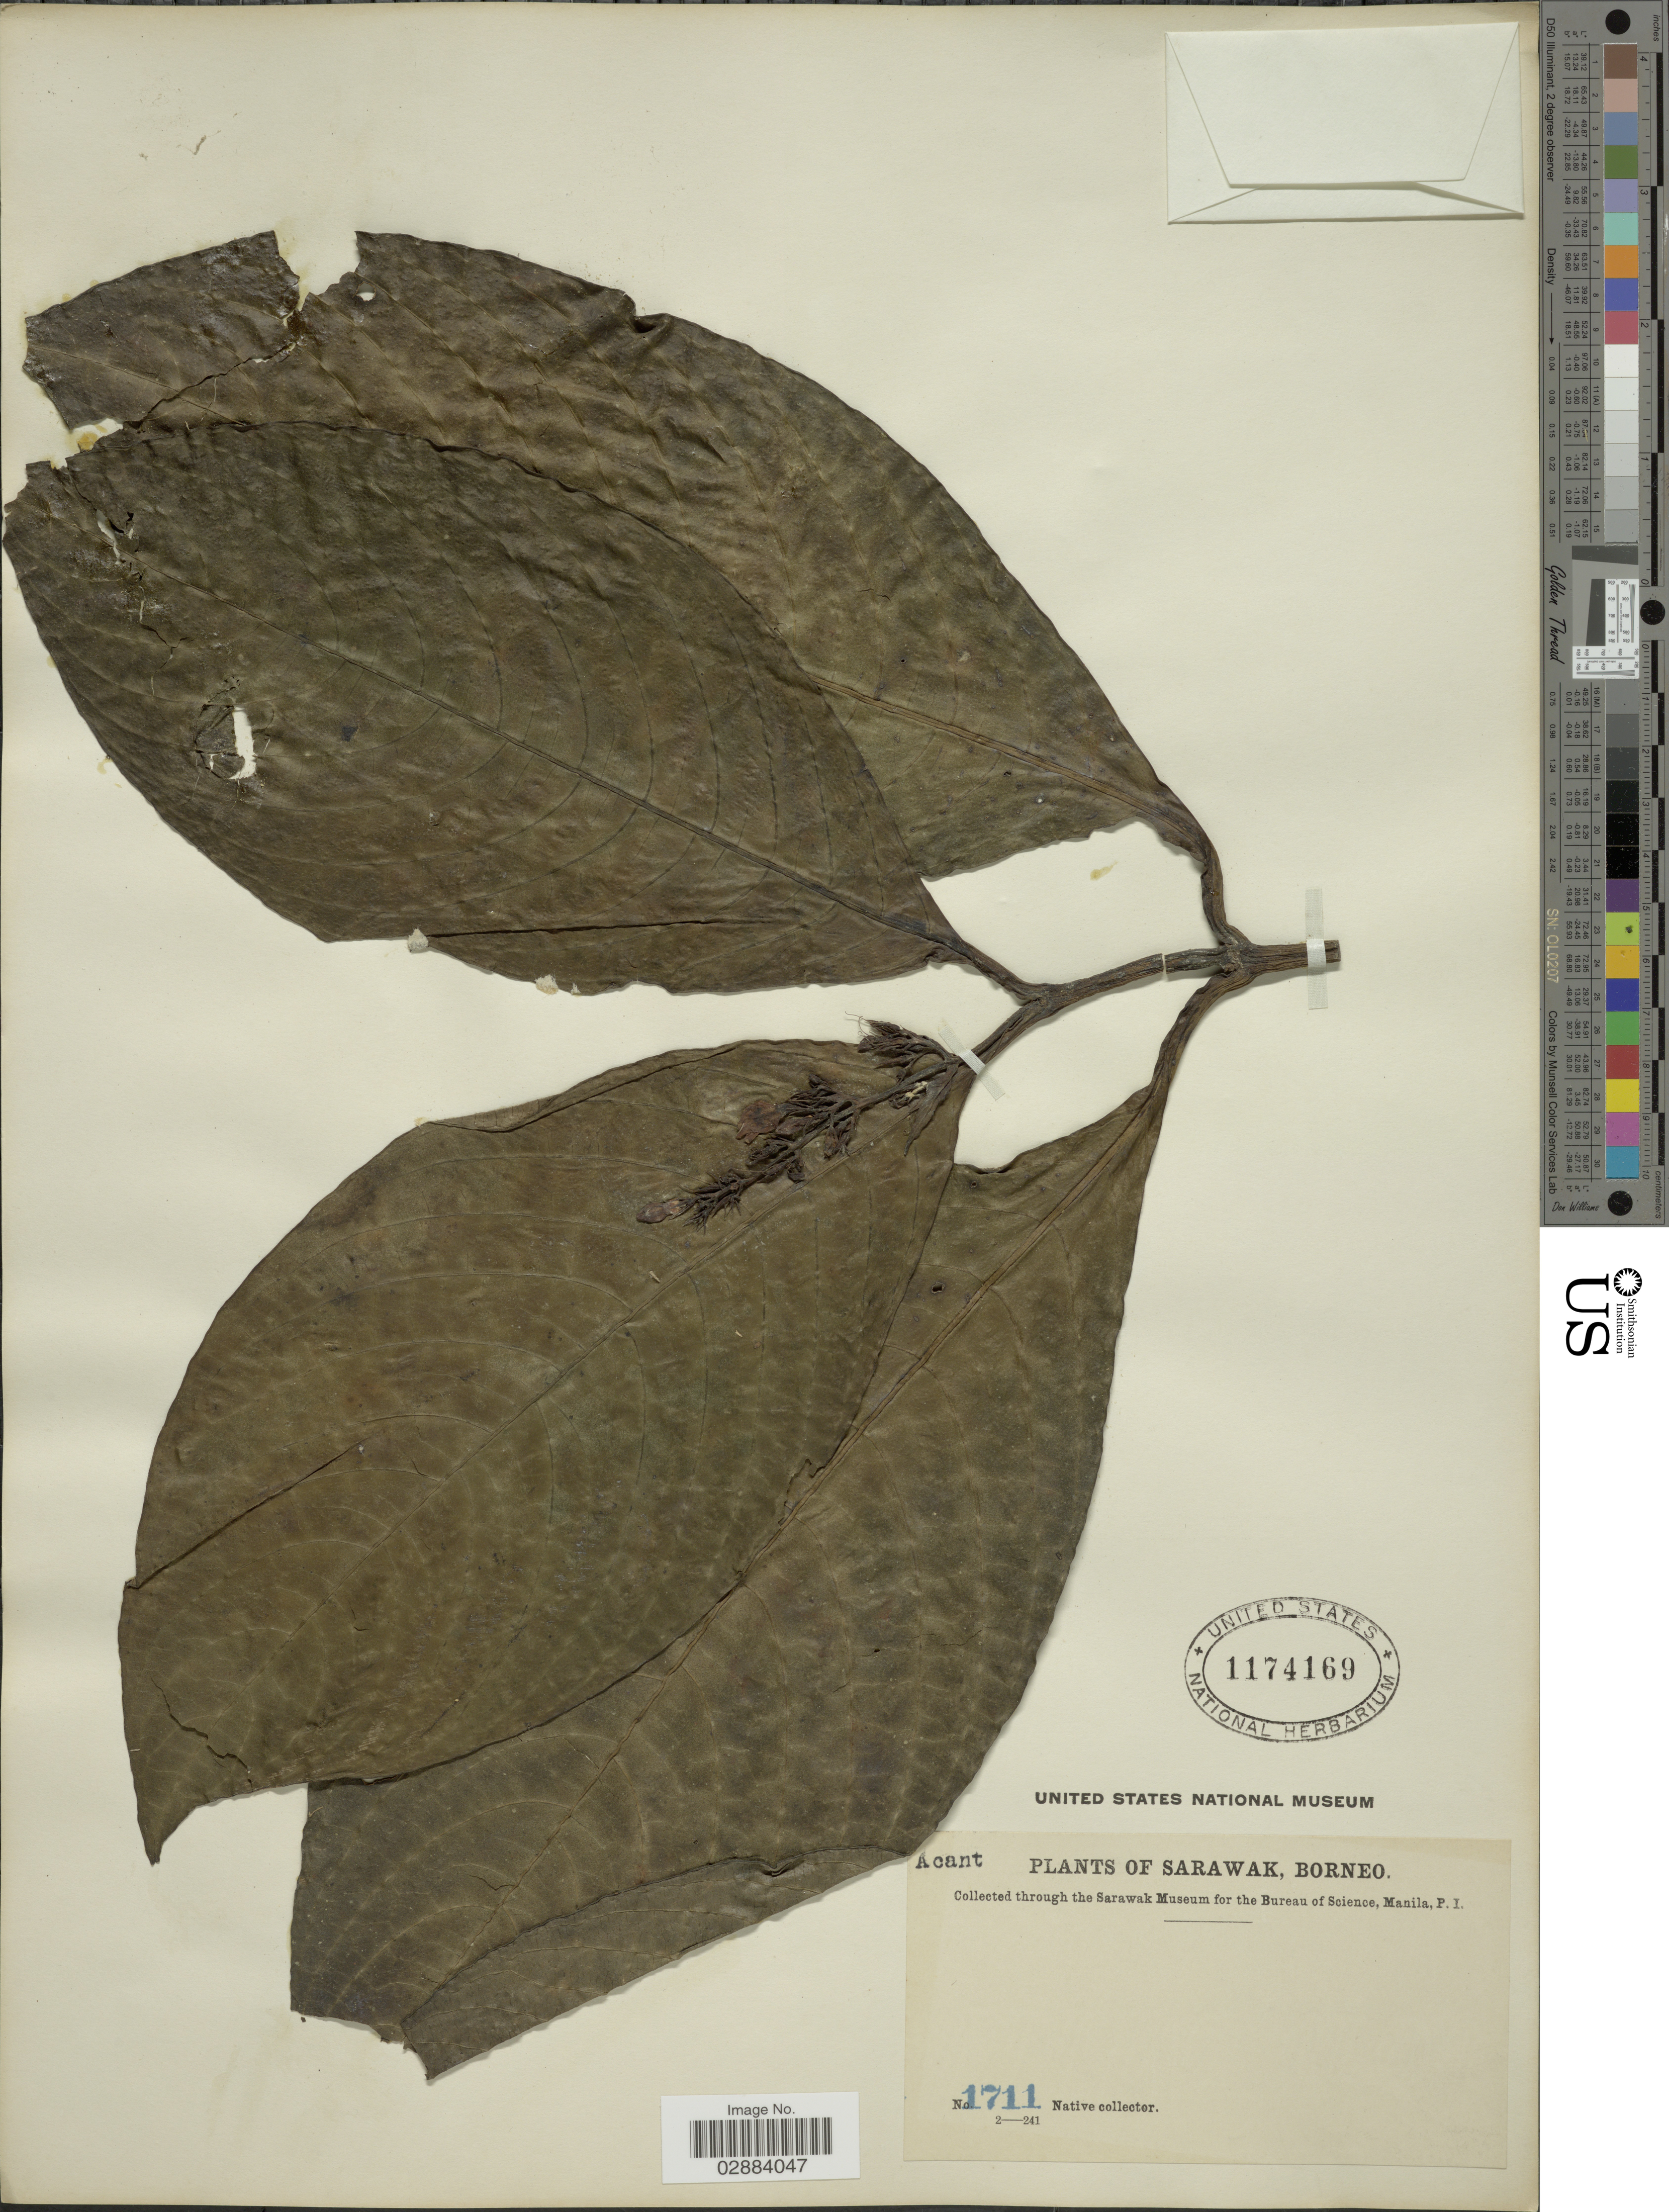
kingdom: Plantae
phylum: Tracheophyta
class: Magnoliopsida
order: Lamiales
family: Acanthaceae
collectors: Native collector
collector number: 1711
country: Malaysia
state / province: Sarawak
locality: Sarawak, Borneo.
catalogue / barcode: US 1174169